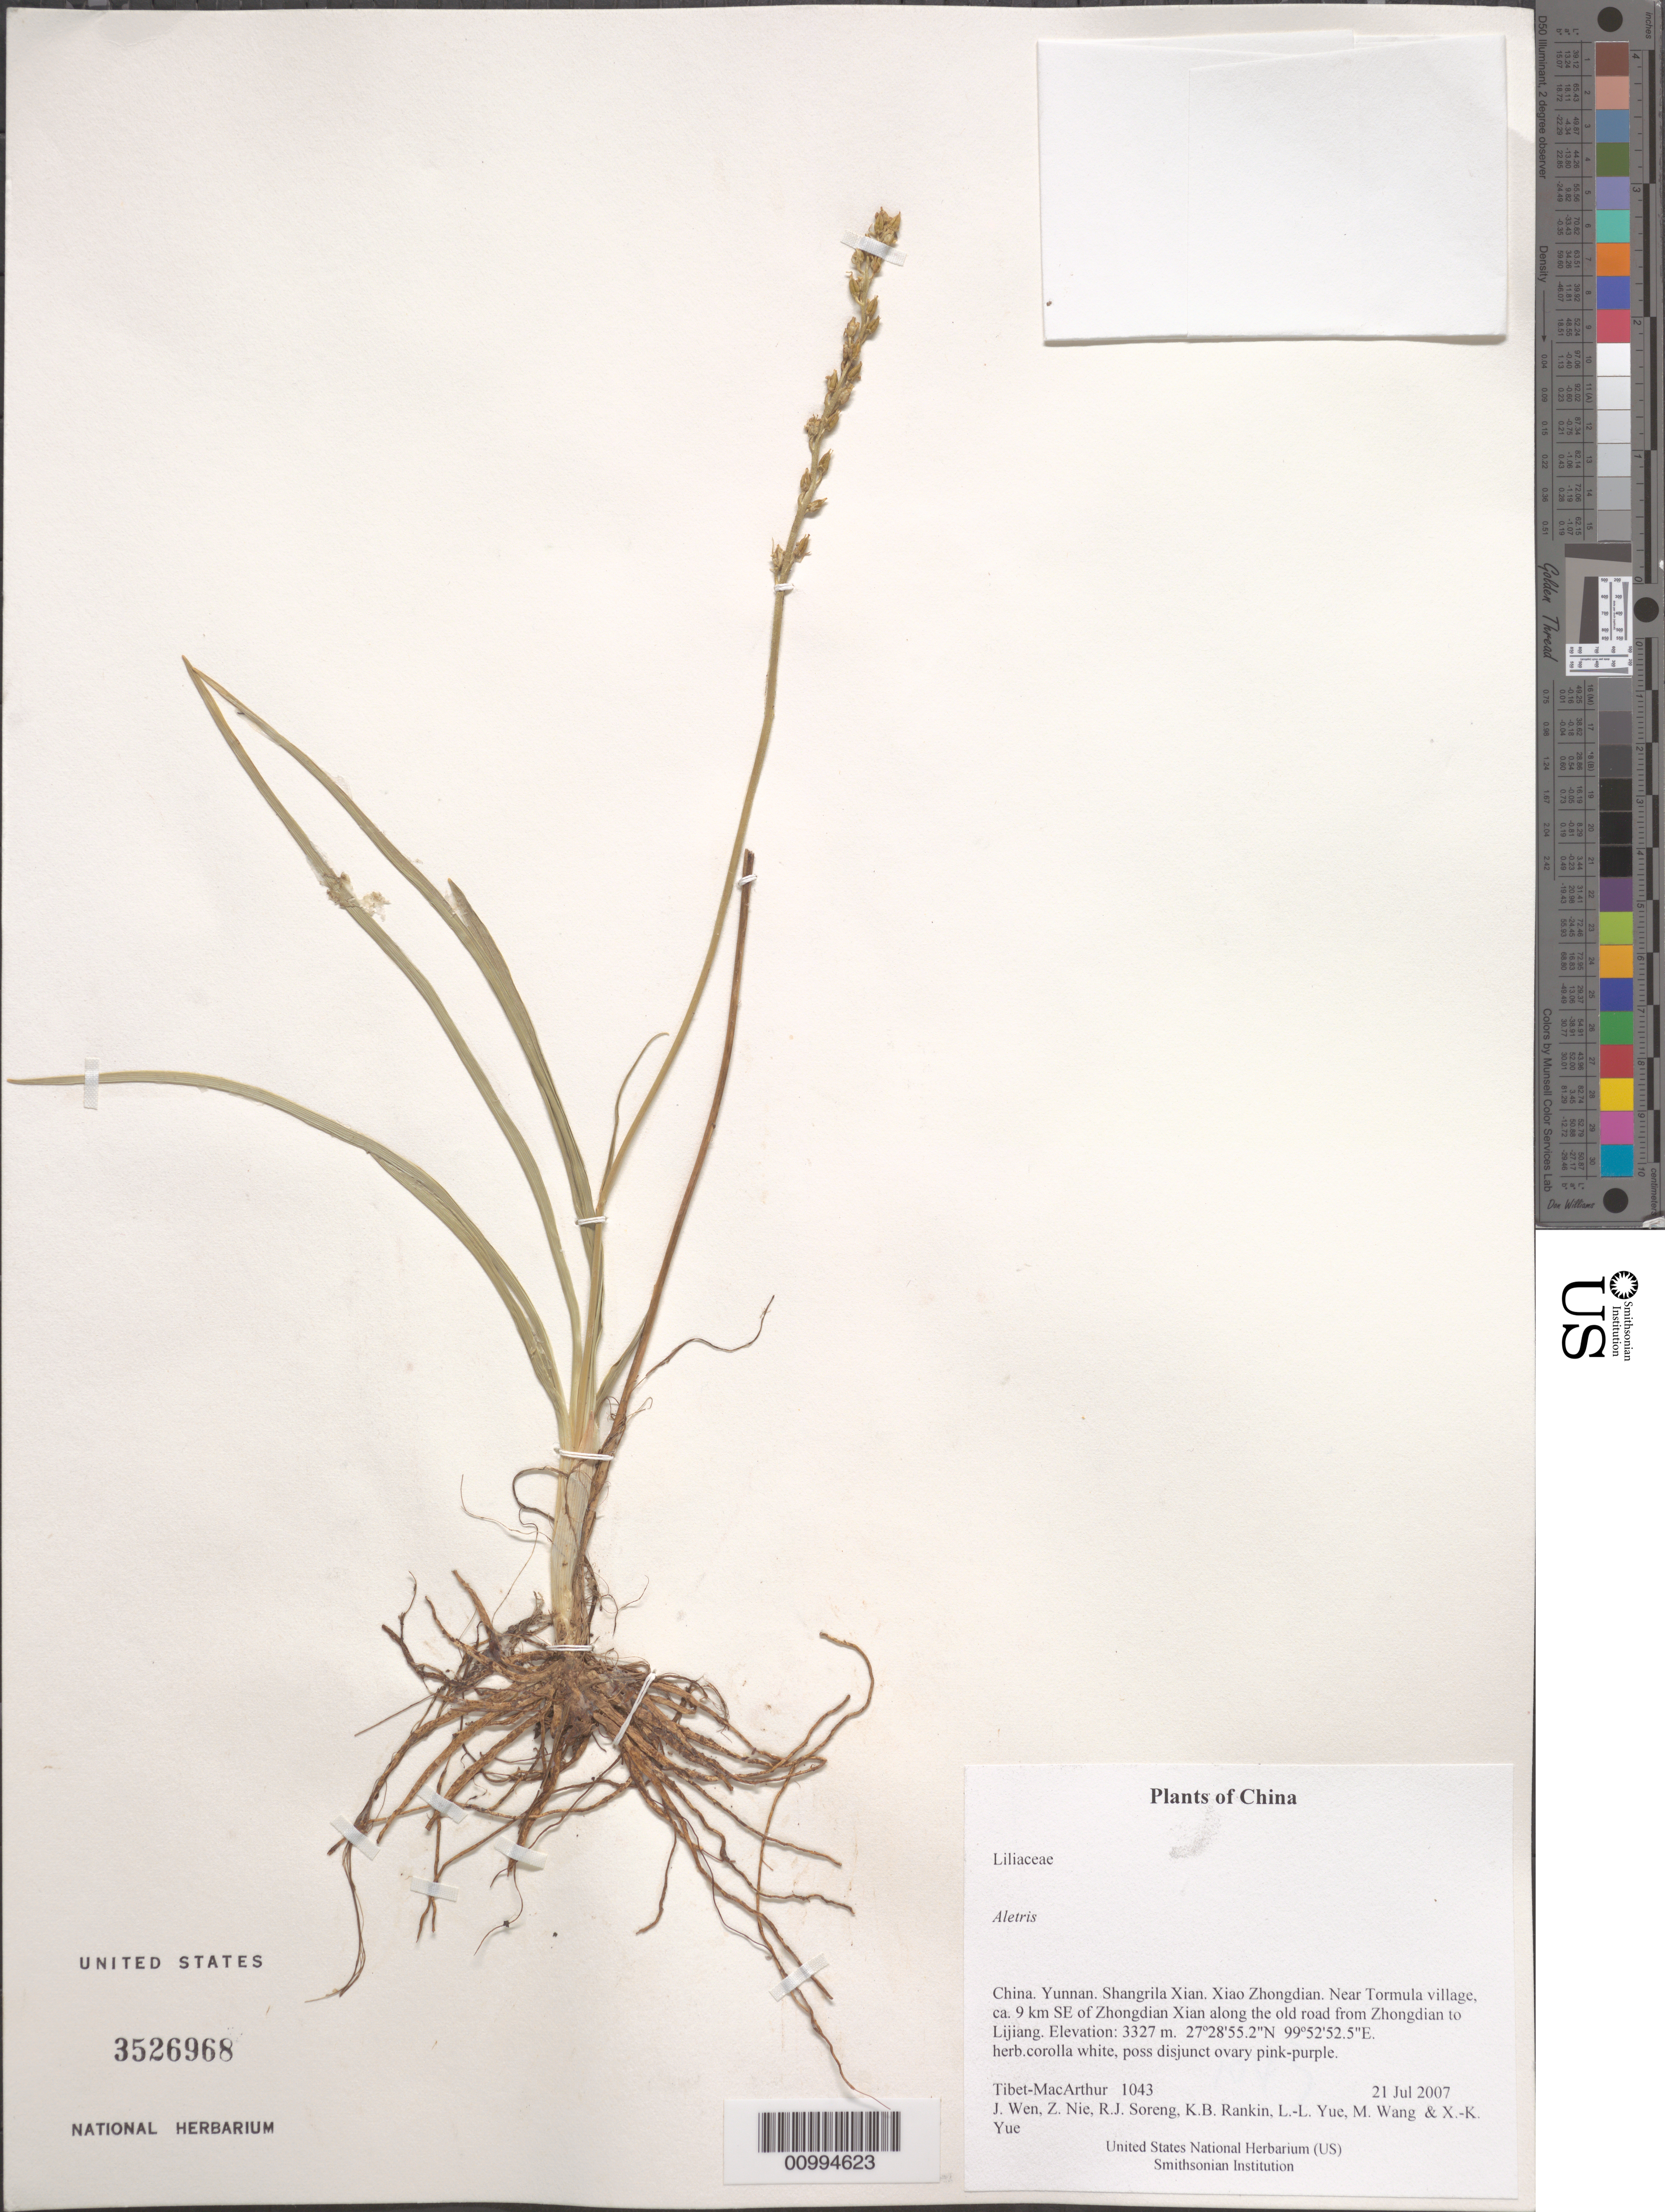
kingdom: Plantae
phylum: Tracheophyta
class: Liliopsida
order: Dioscoreales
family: Nartheciaceae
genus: Aletris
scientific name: Aletris sp.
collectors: Tibet-MacArthur, J. Wen, Z. Nie, R. J. Soreng, K. Rankin, L. Yue, M. Wang & X. Yue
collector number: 1043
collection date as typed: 21 Jul 2007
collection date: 2007-07-21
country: China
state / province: Yunnan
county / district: Shangrila Xian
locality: Xiao Zhongdian. Near Tormula village, ca. 9 km SE of Zhongdian Xian along the old road from Zhongdian to Lijiang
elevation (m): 3327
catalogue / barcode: US 3526968